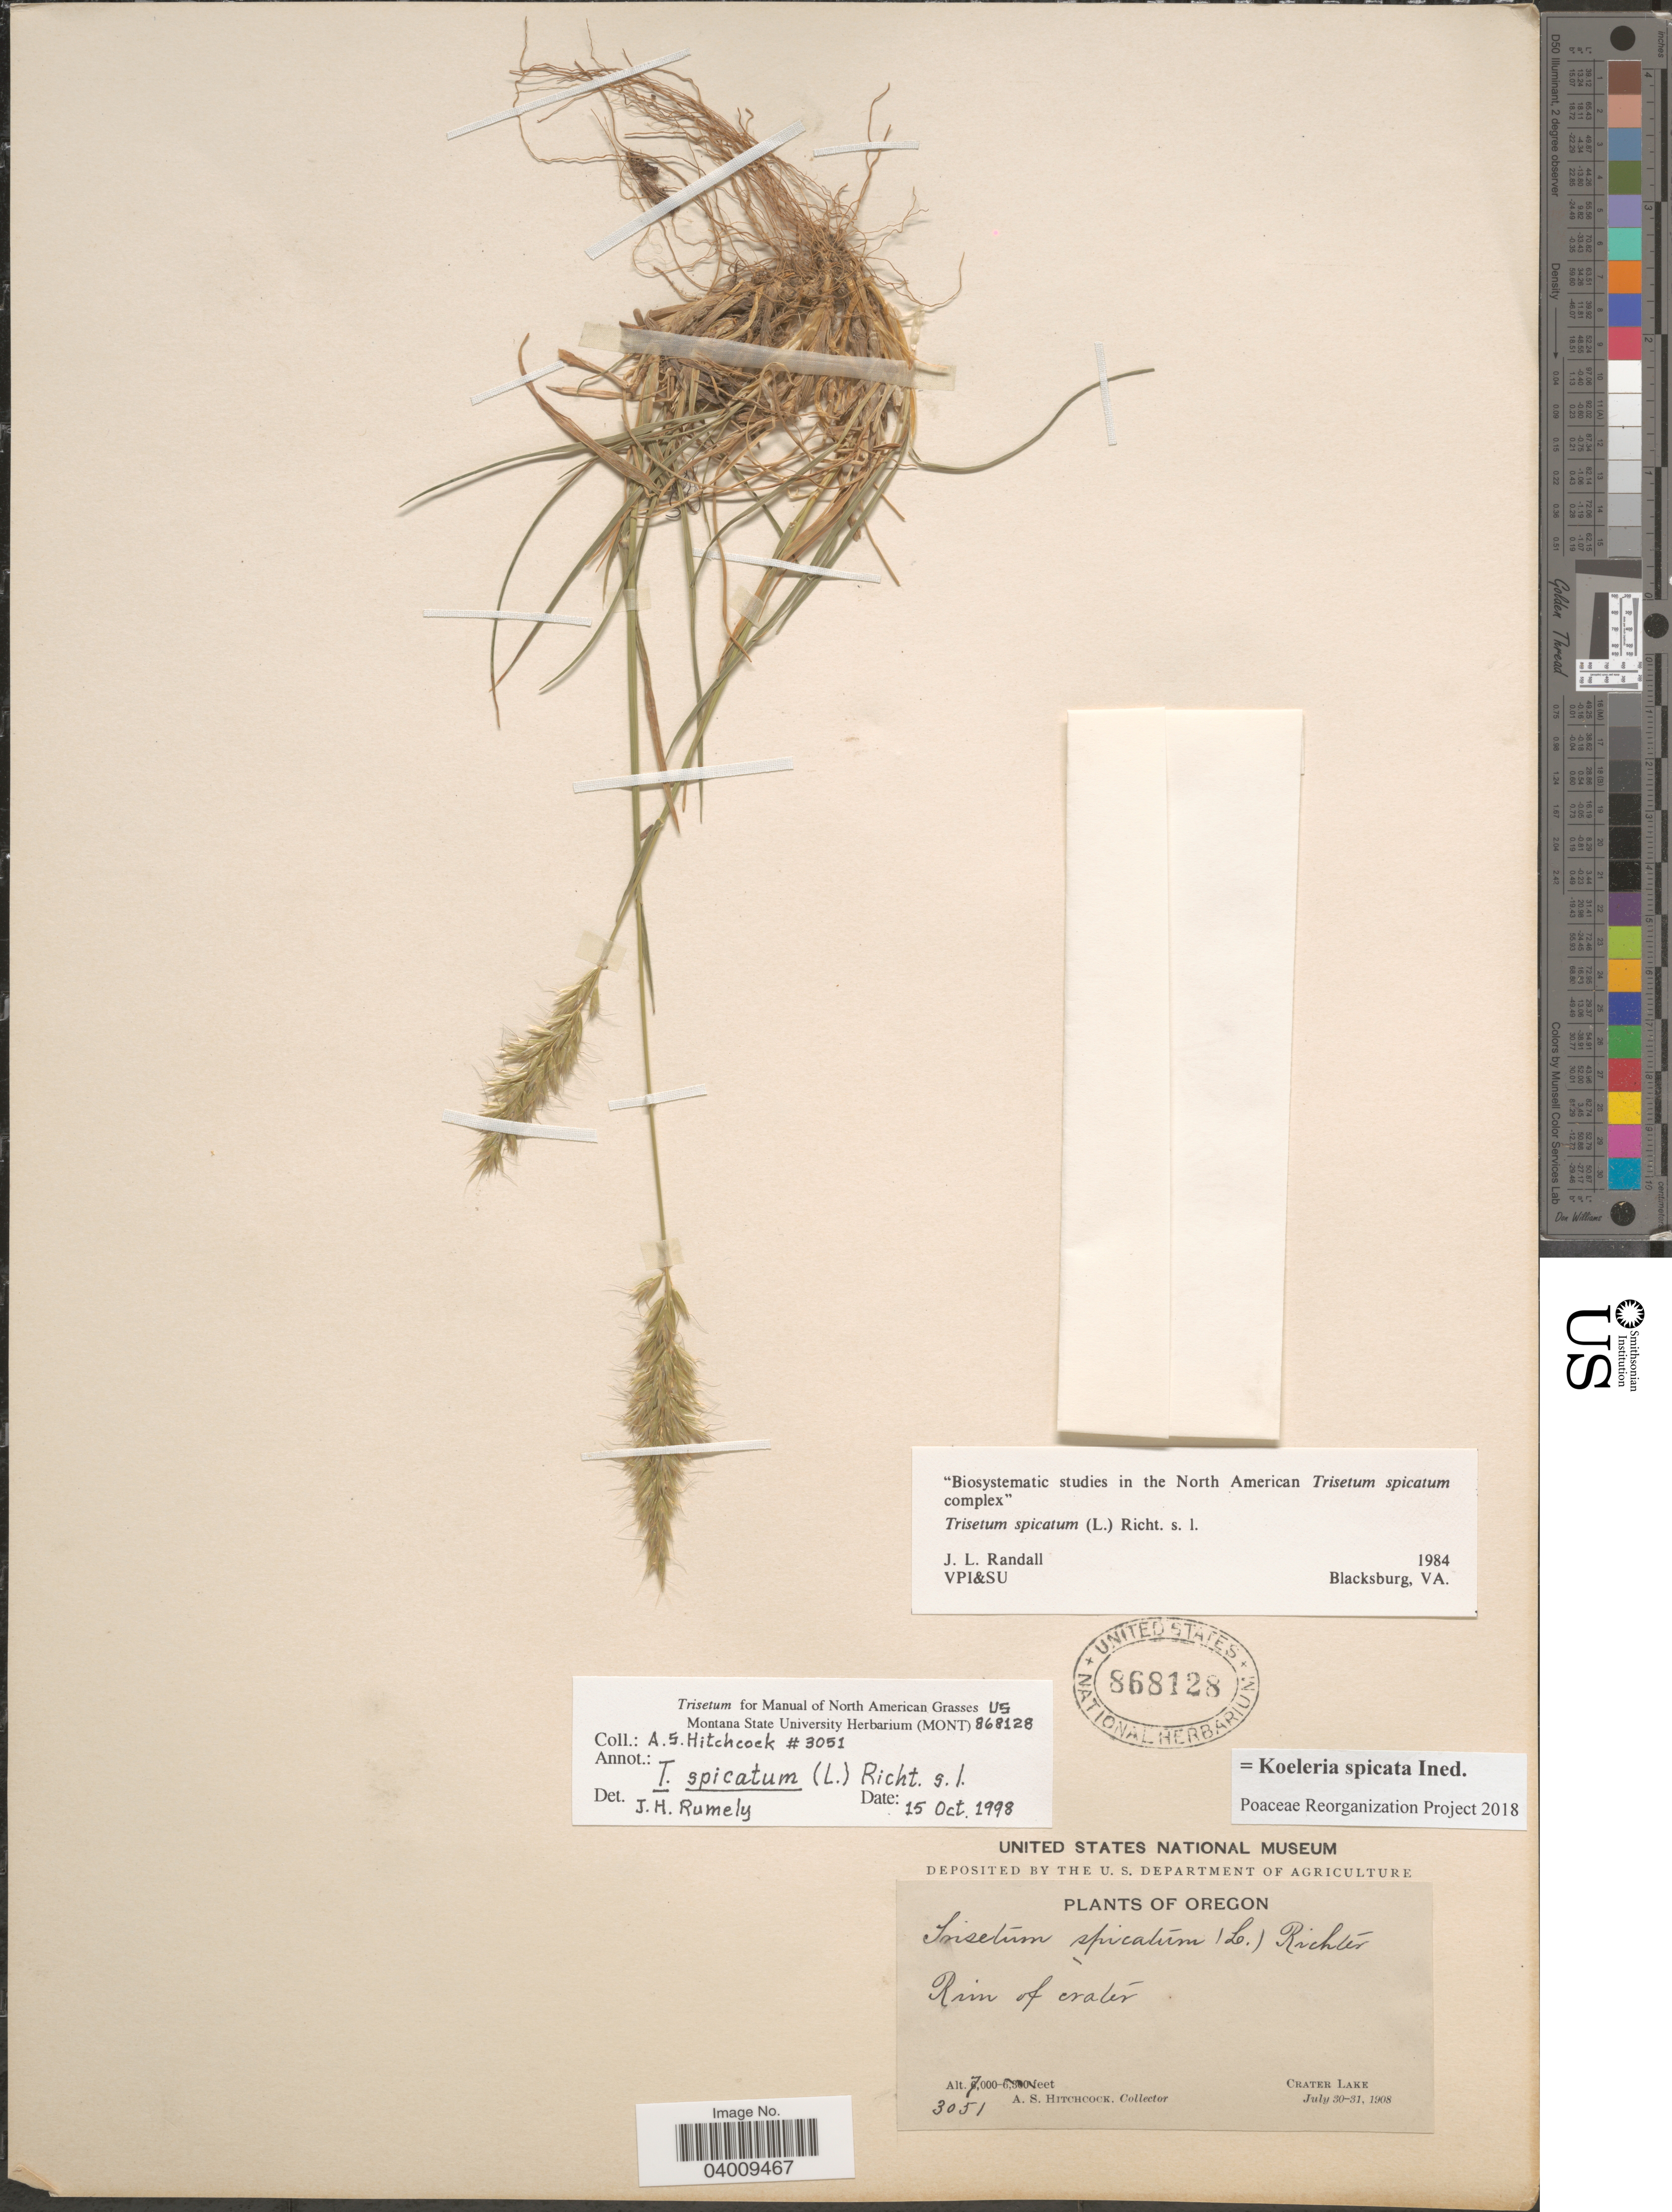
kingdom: Plantae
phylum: Tracheophyta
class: Liliopsida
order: Poales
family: Poaceae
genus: Koeleria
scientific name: Koeleria spicata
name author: (L.) Barberá et al.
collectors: A. S. Hitchcock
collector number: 3051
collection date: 1908-07-30/1908-07-31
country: United States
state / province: Oregon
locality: Rim of crater. Crater Lake.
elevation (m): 2134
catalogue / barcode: US 868128